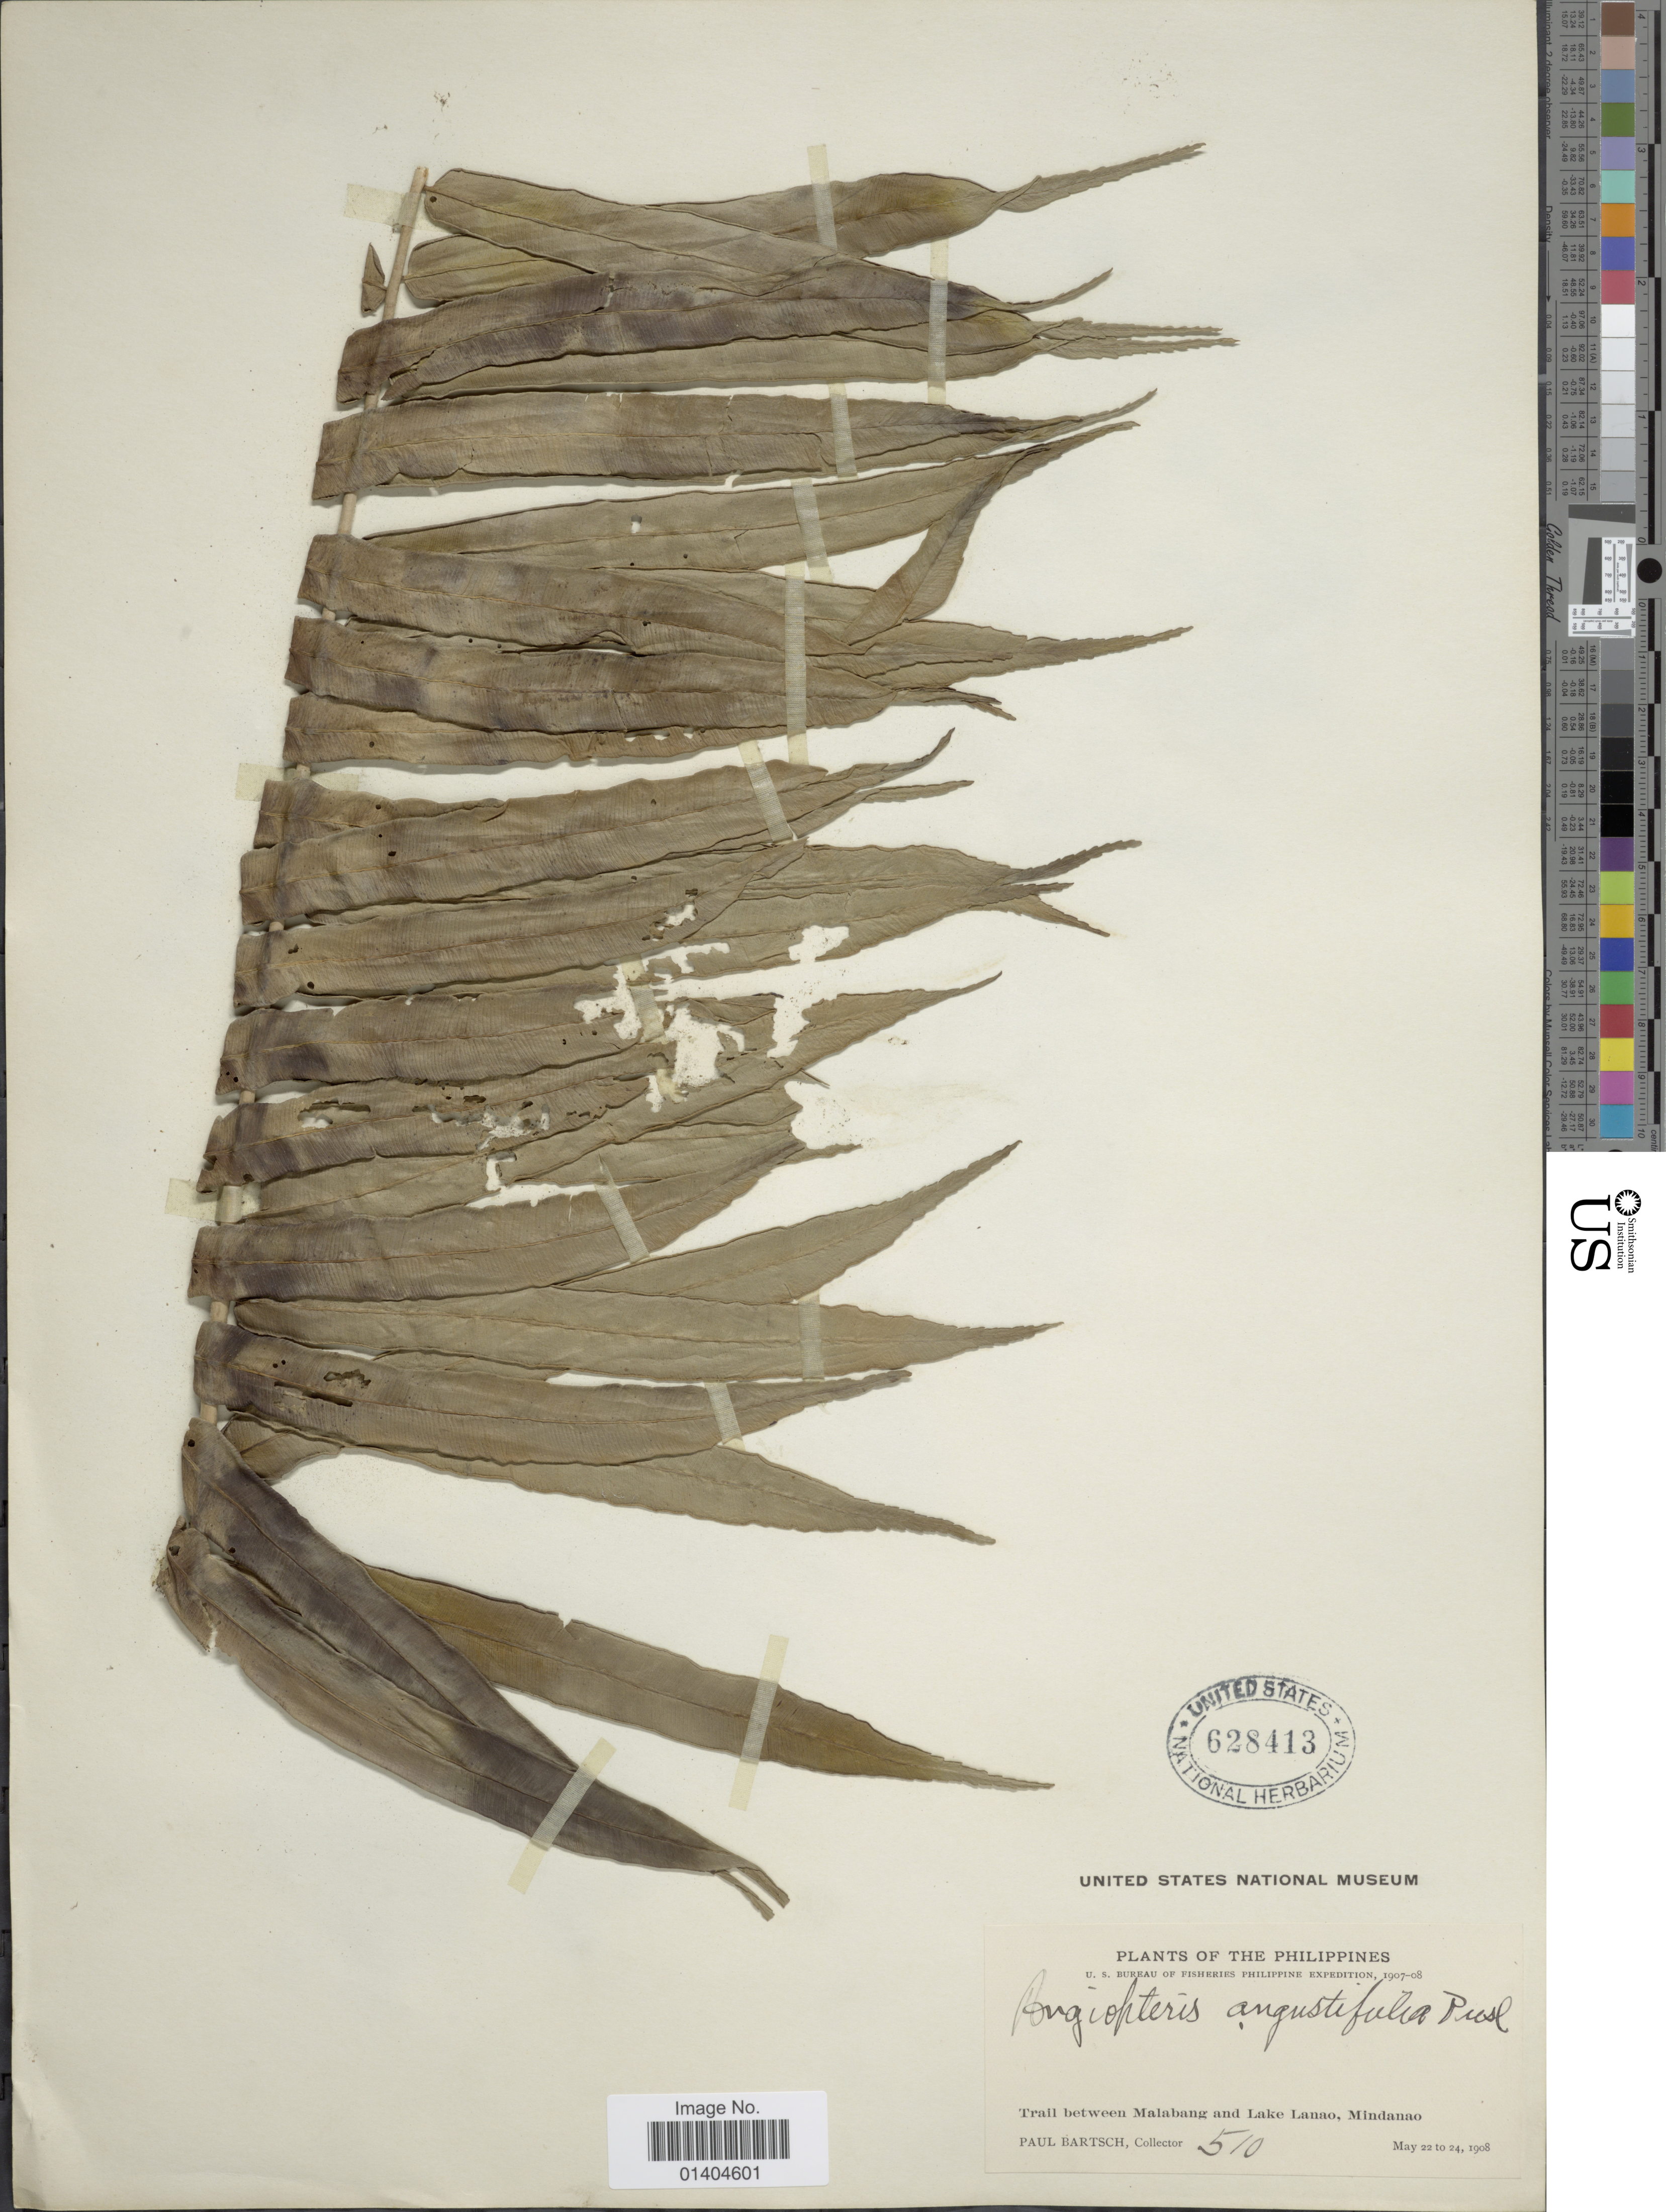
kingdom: Plantae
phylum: Tracheophyta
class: Polypodiopsida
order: Marattiales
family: Marattiaceae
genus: Angiopteris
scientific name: Angiopteris angustifolia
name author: C. Presl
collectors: P. Bartsch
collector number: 510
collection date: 1908-05-22/1908-05-24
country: Philippines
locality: Trail between Malabang and Lake Lanao, Mindanao.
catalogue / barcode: US 628413